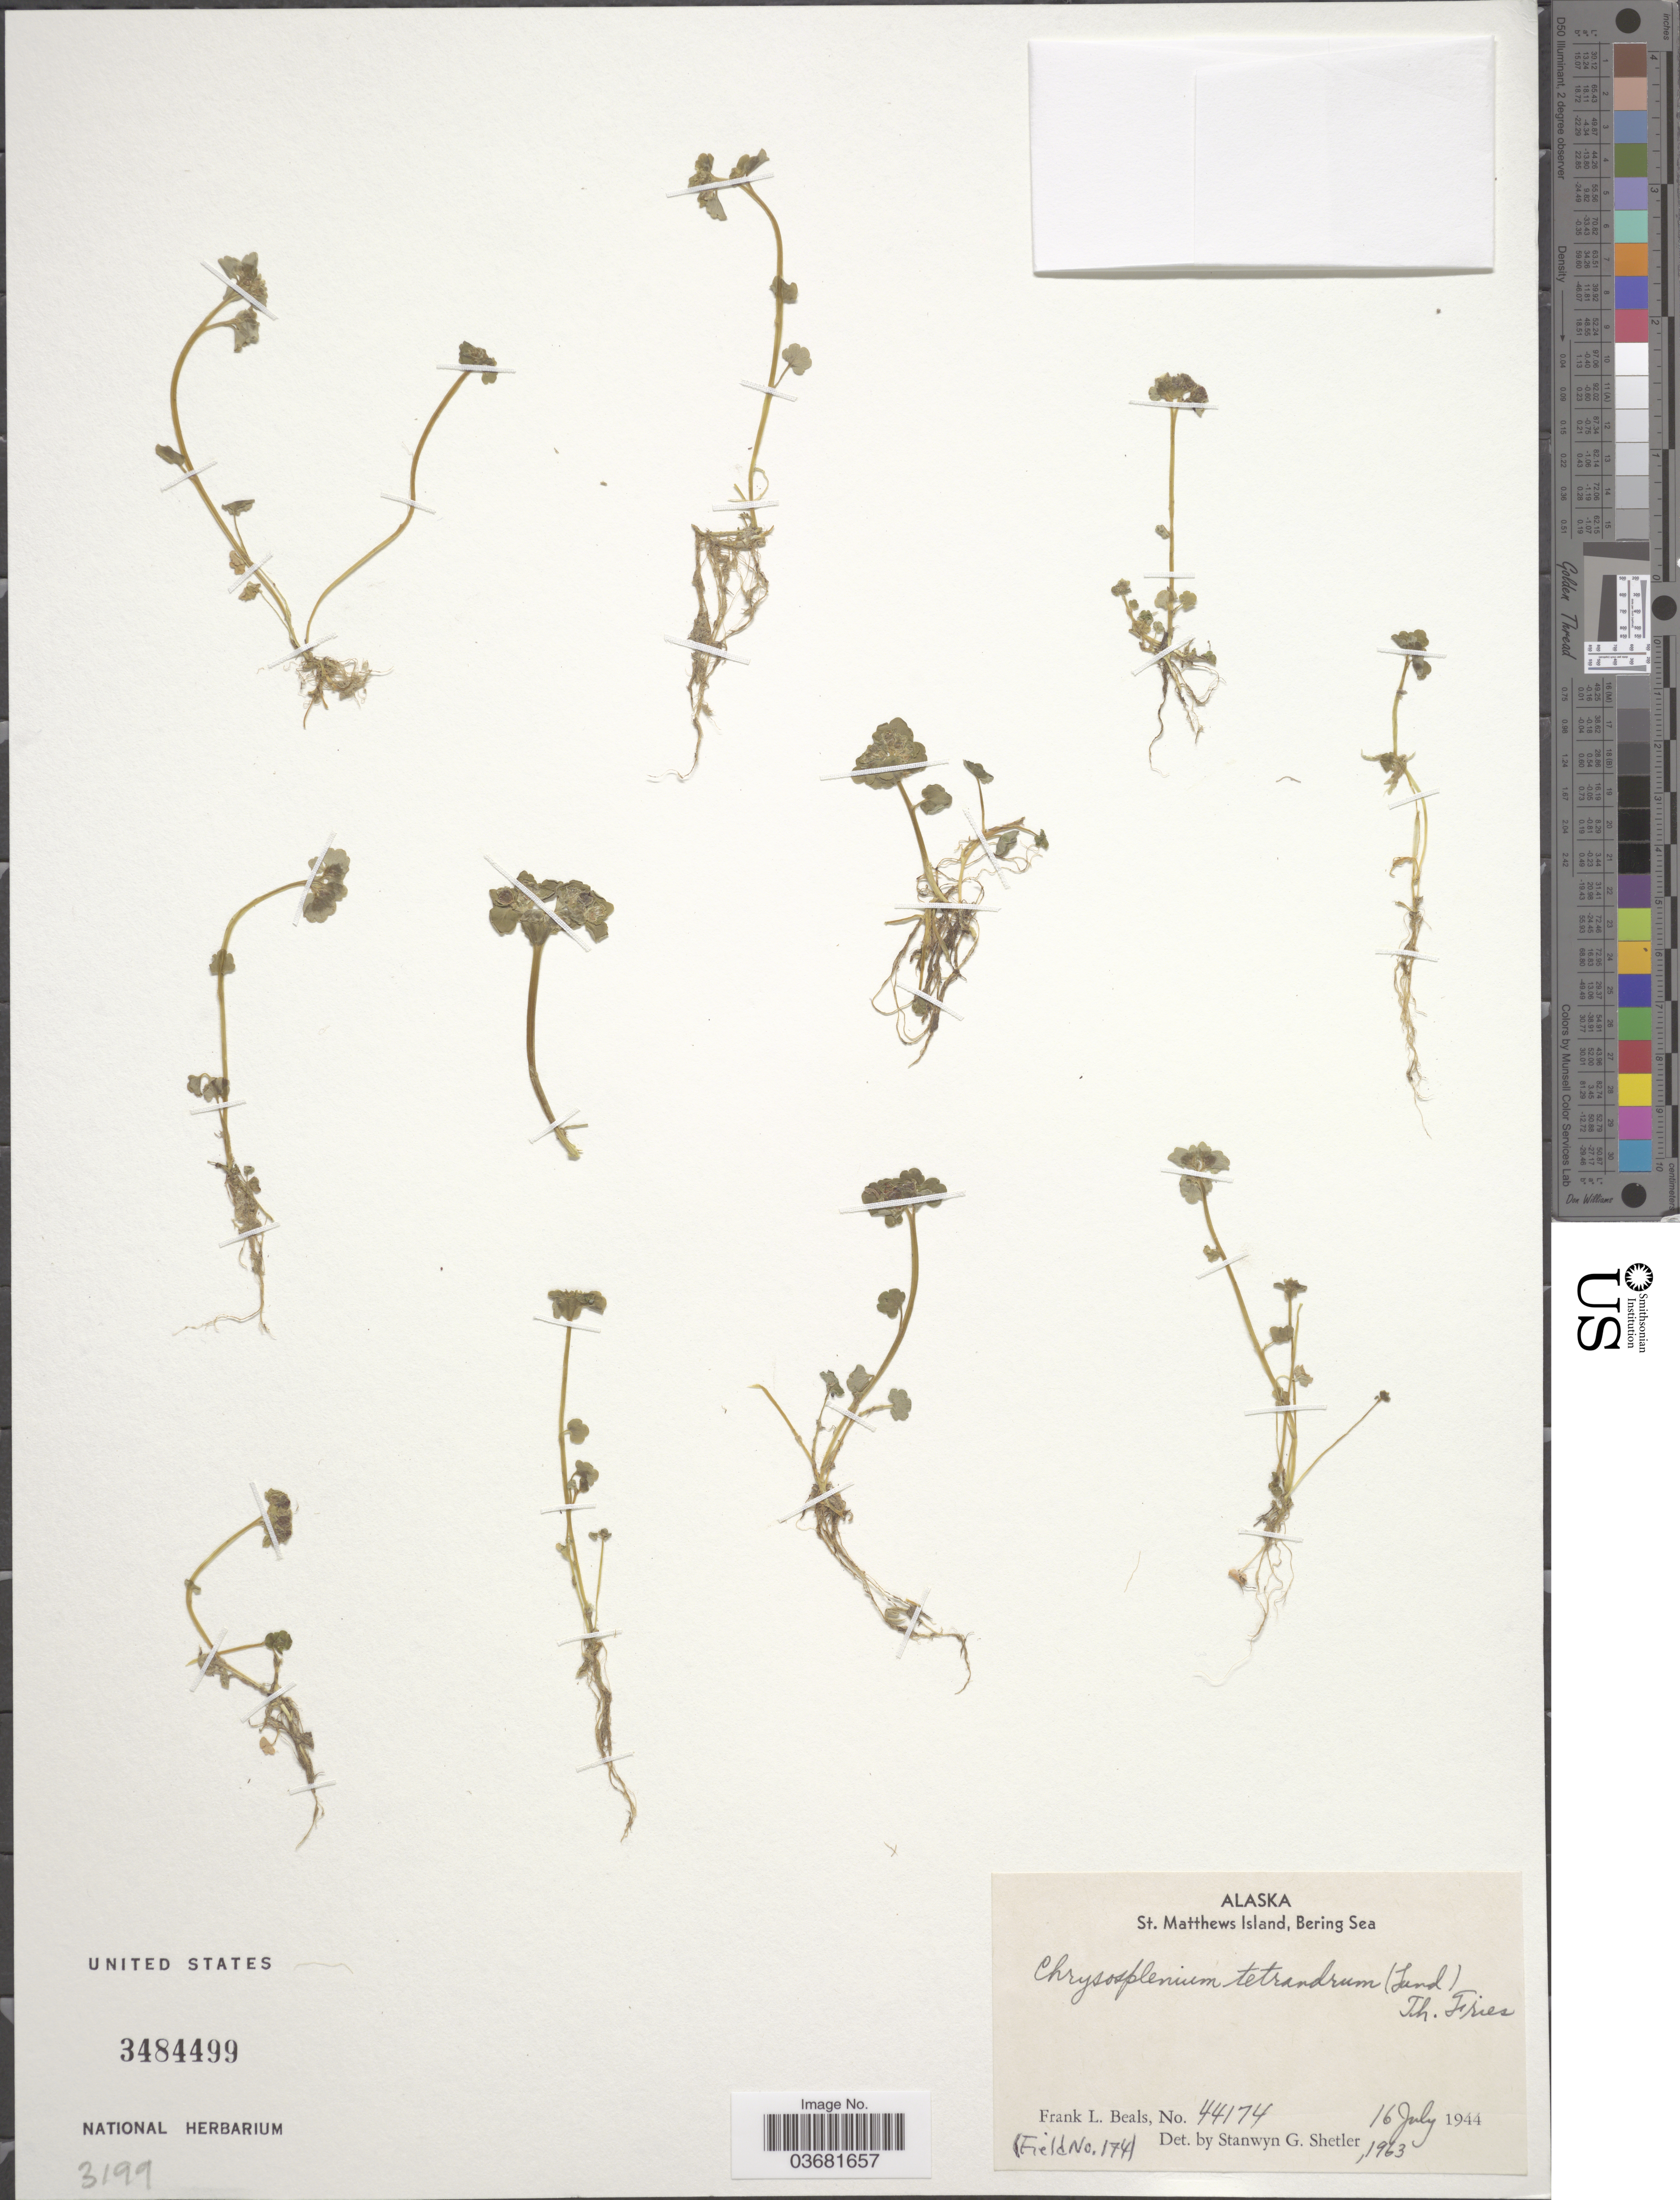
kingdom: Plantae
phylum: Tracheophyta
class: Magnoliopsida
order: Saxifragales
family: Saxifragaceae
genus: Chrysosplenium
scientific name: Chrysosplenium tetrandrum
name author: (N. Lund) Th. Fr.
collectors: F. Beals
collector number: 44174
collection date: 1944-07-16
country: United States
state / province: Alaska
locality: St. Matthews Island, Bering Sea.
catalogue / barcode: US 3484499